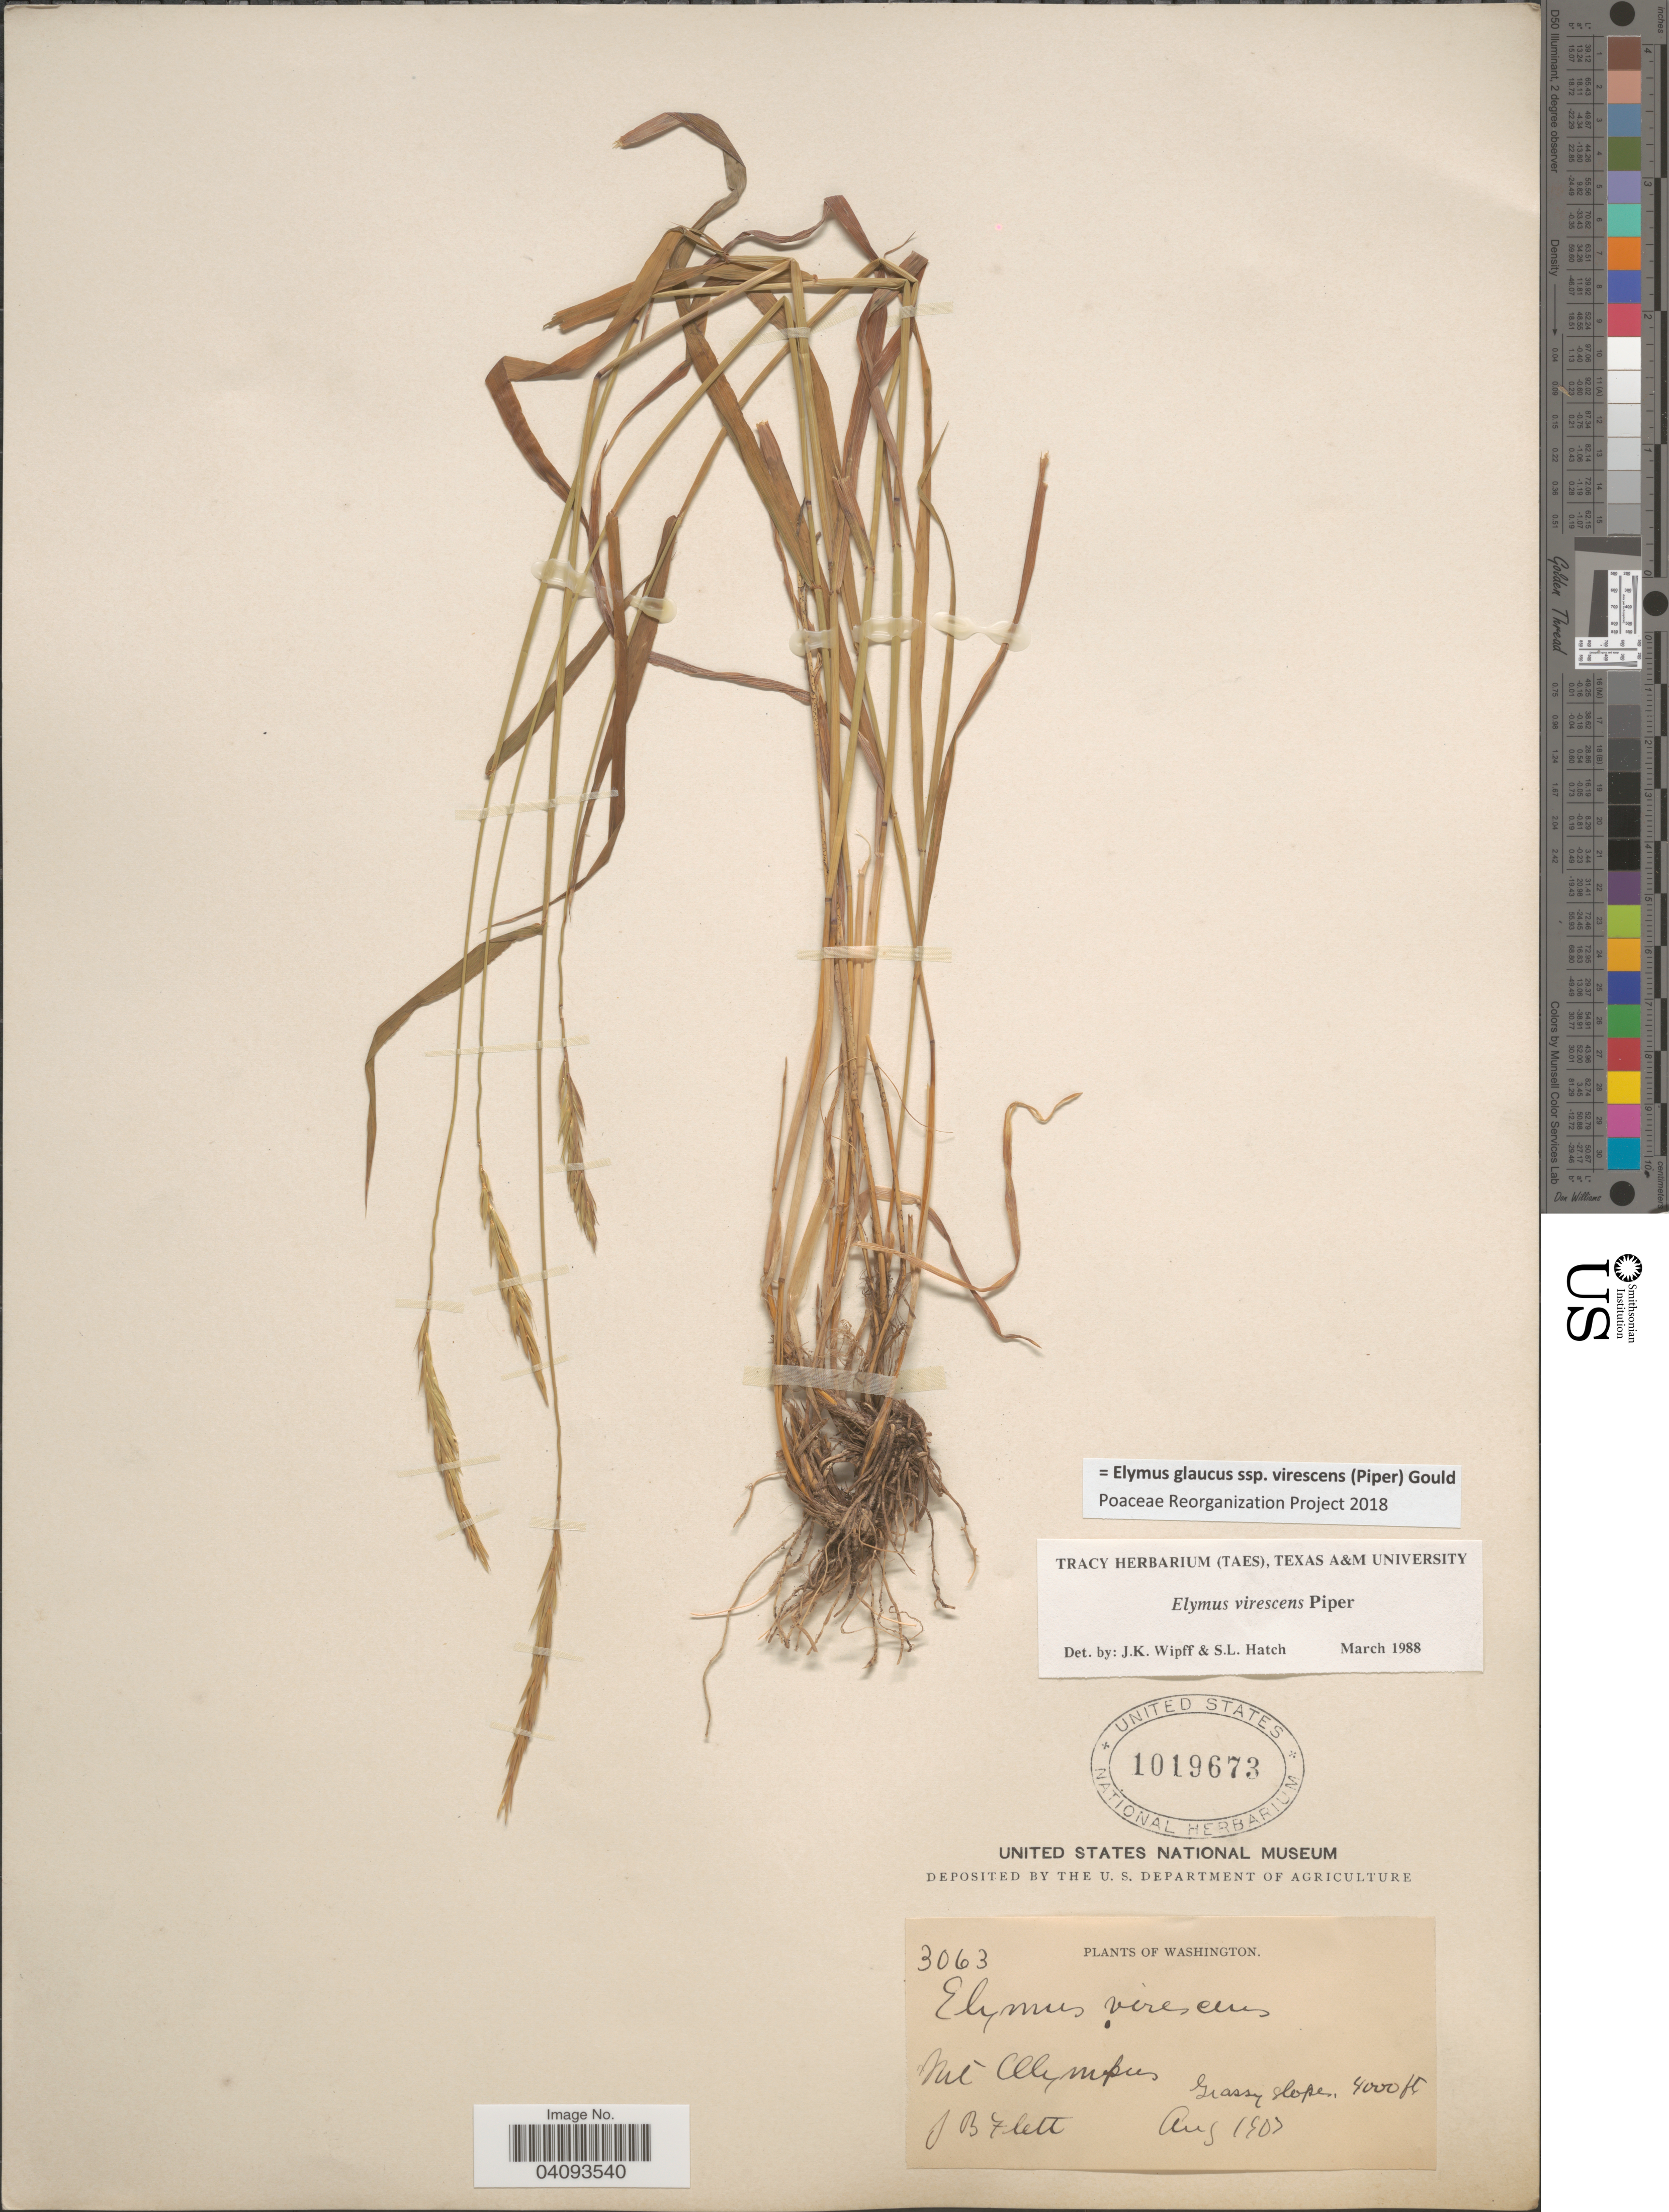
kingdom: Plantae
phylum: Tracheophyta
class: Liliopsida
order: Poales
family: Poaceae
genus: Elymus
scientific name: Elymus glaucus subsp. virescens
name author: (Piper) Gould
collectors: J. Flett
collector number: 3063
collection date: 1907-08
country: United States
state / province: Washington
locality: Mt Olympus.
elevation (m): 1219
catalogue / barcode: US 1019673